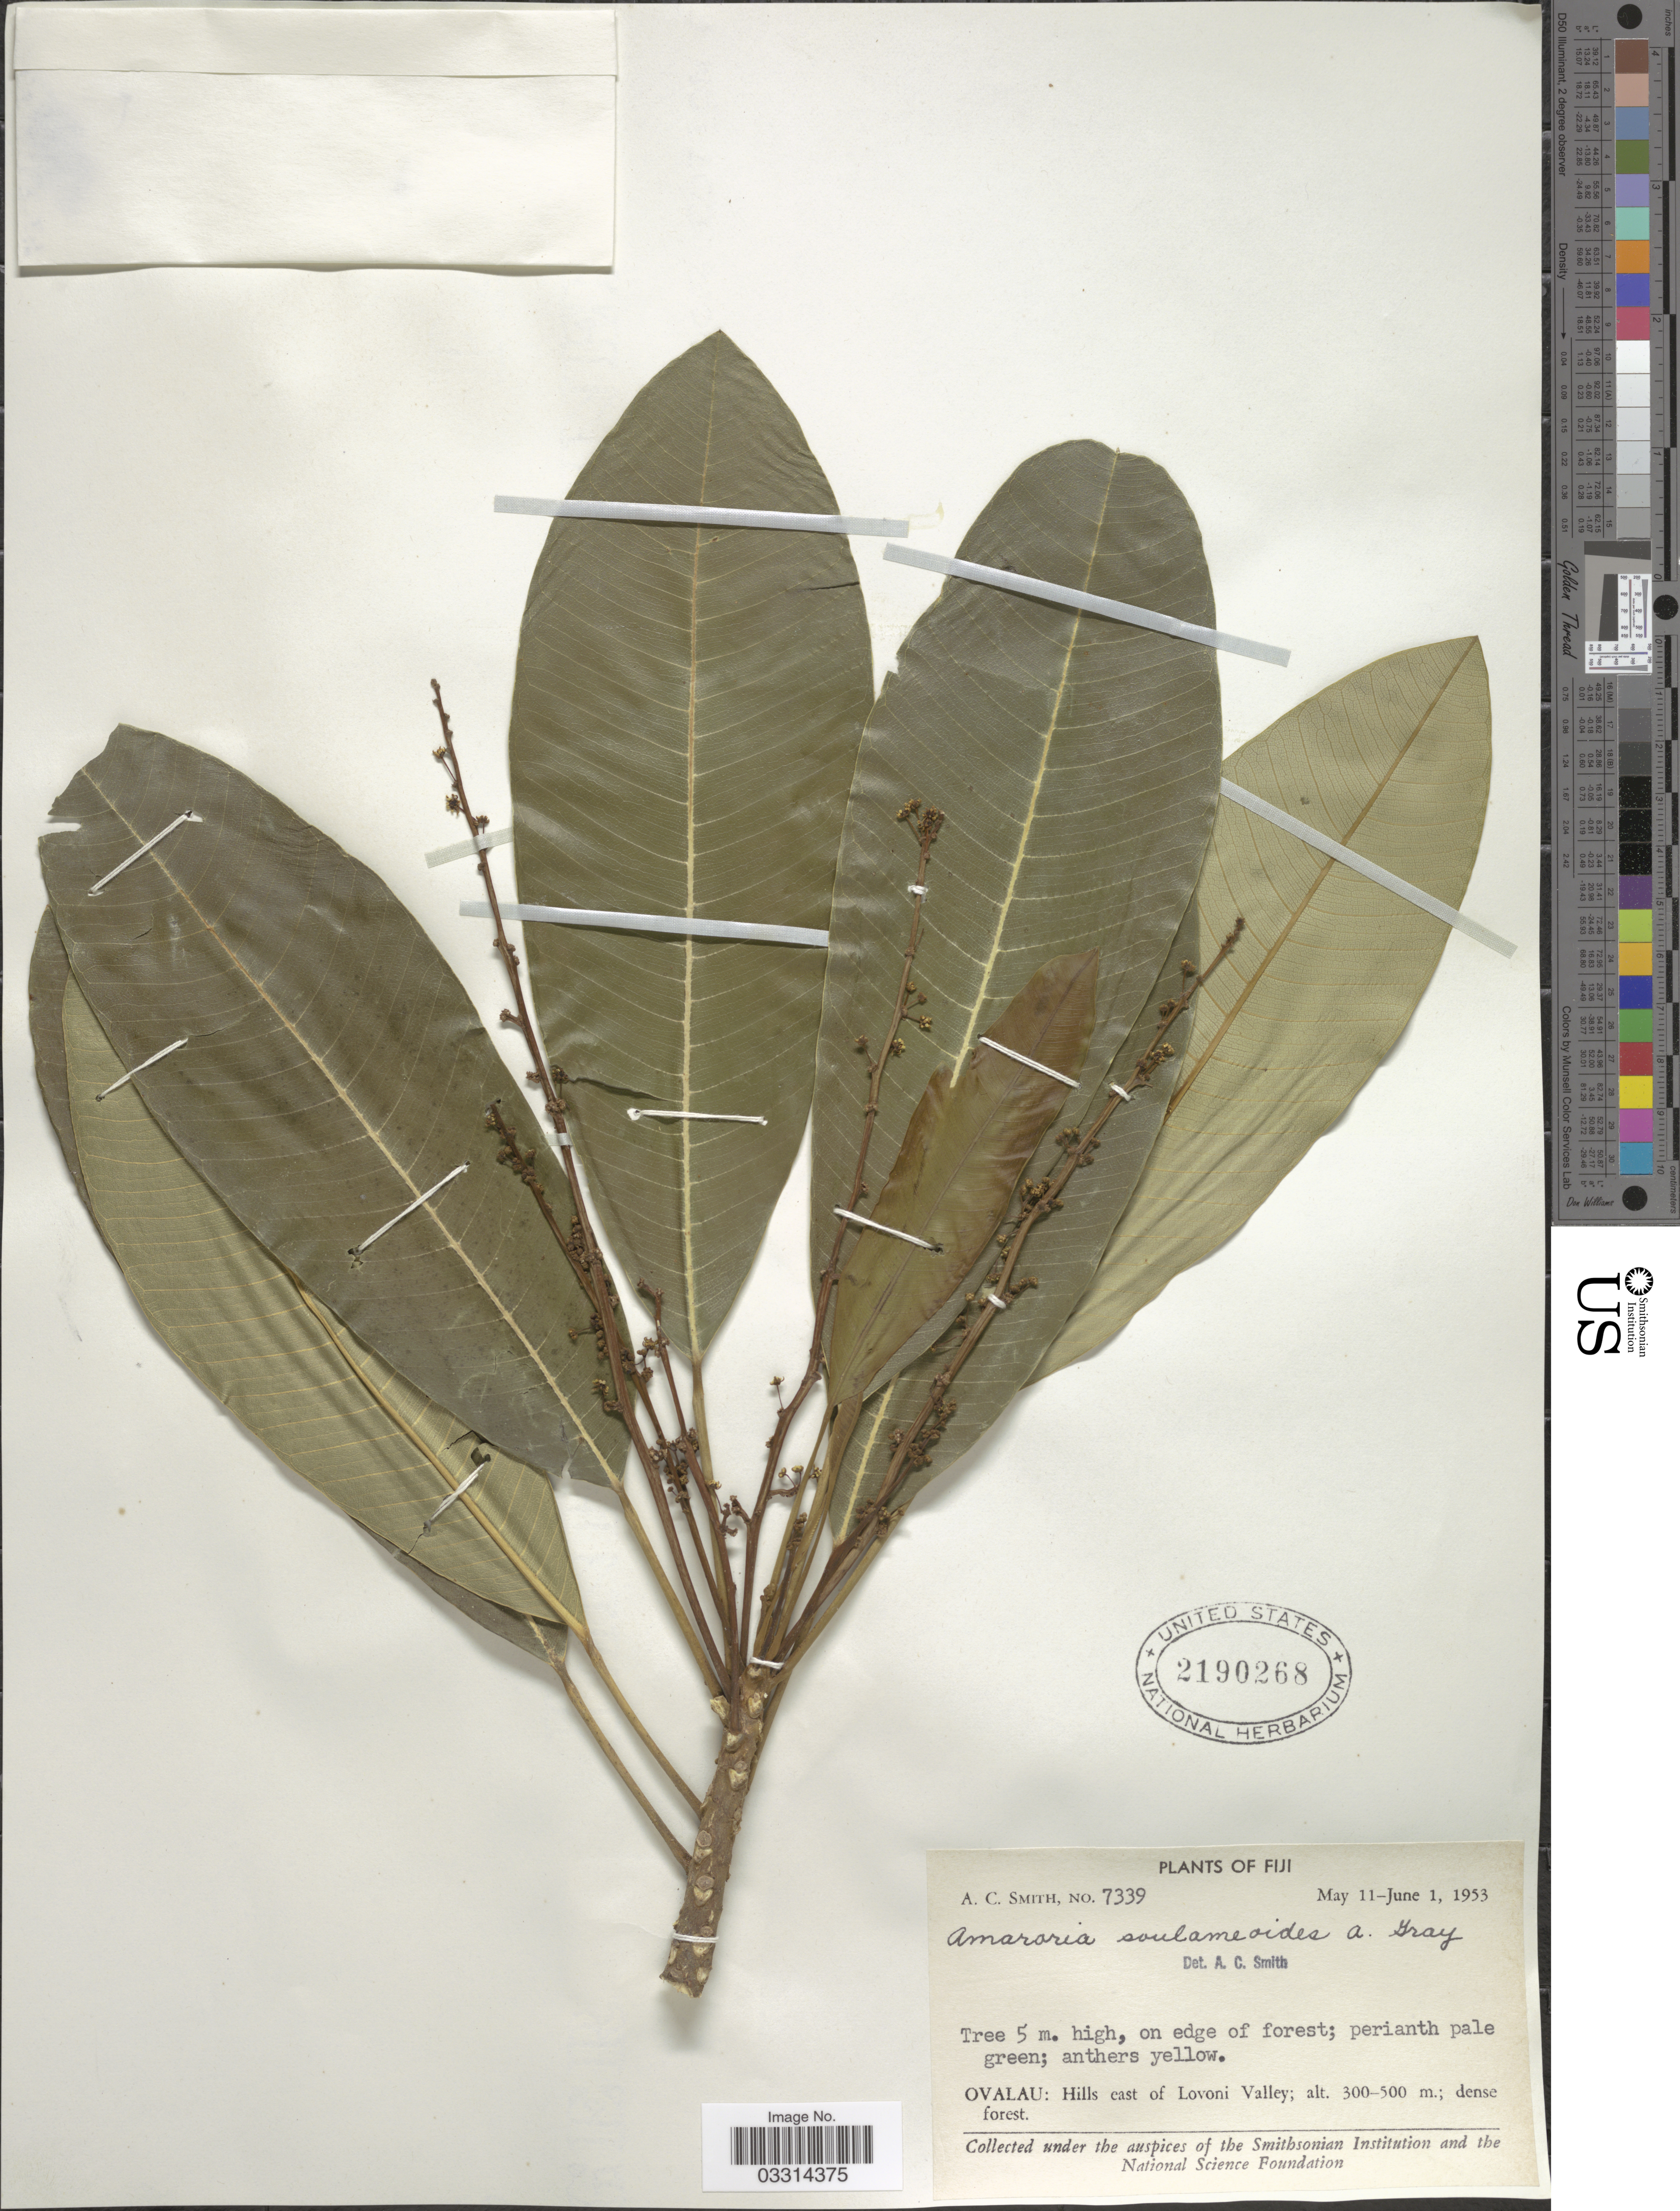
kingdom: Plantae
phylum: Tracheophyta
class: Magnoliopsida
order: Sapindales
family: Simaroubaceae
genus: Soulamea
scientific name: Soulamea soulameoides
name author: (A. Gray) Noot.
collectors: A. C. Smith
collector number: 7339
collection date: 1953-05-11/1953-06-01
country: Fiji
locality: Ovalau: Hills east of Lovoni Valley.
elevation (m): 300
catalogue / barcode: US 2190268